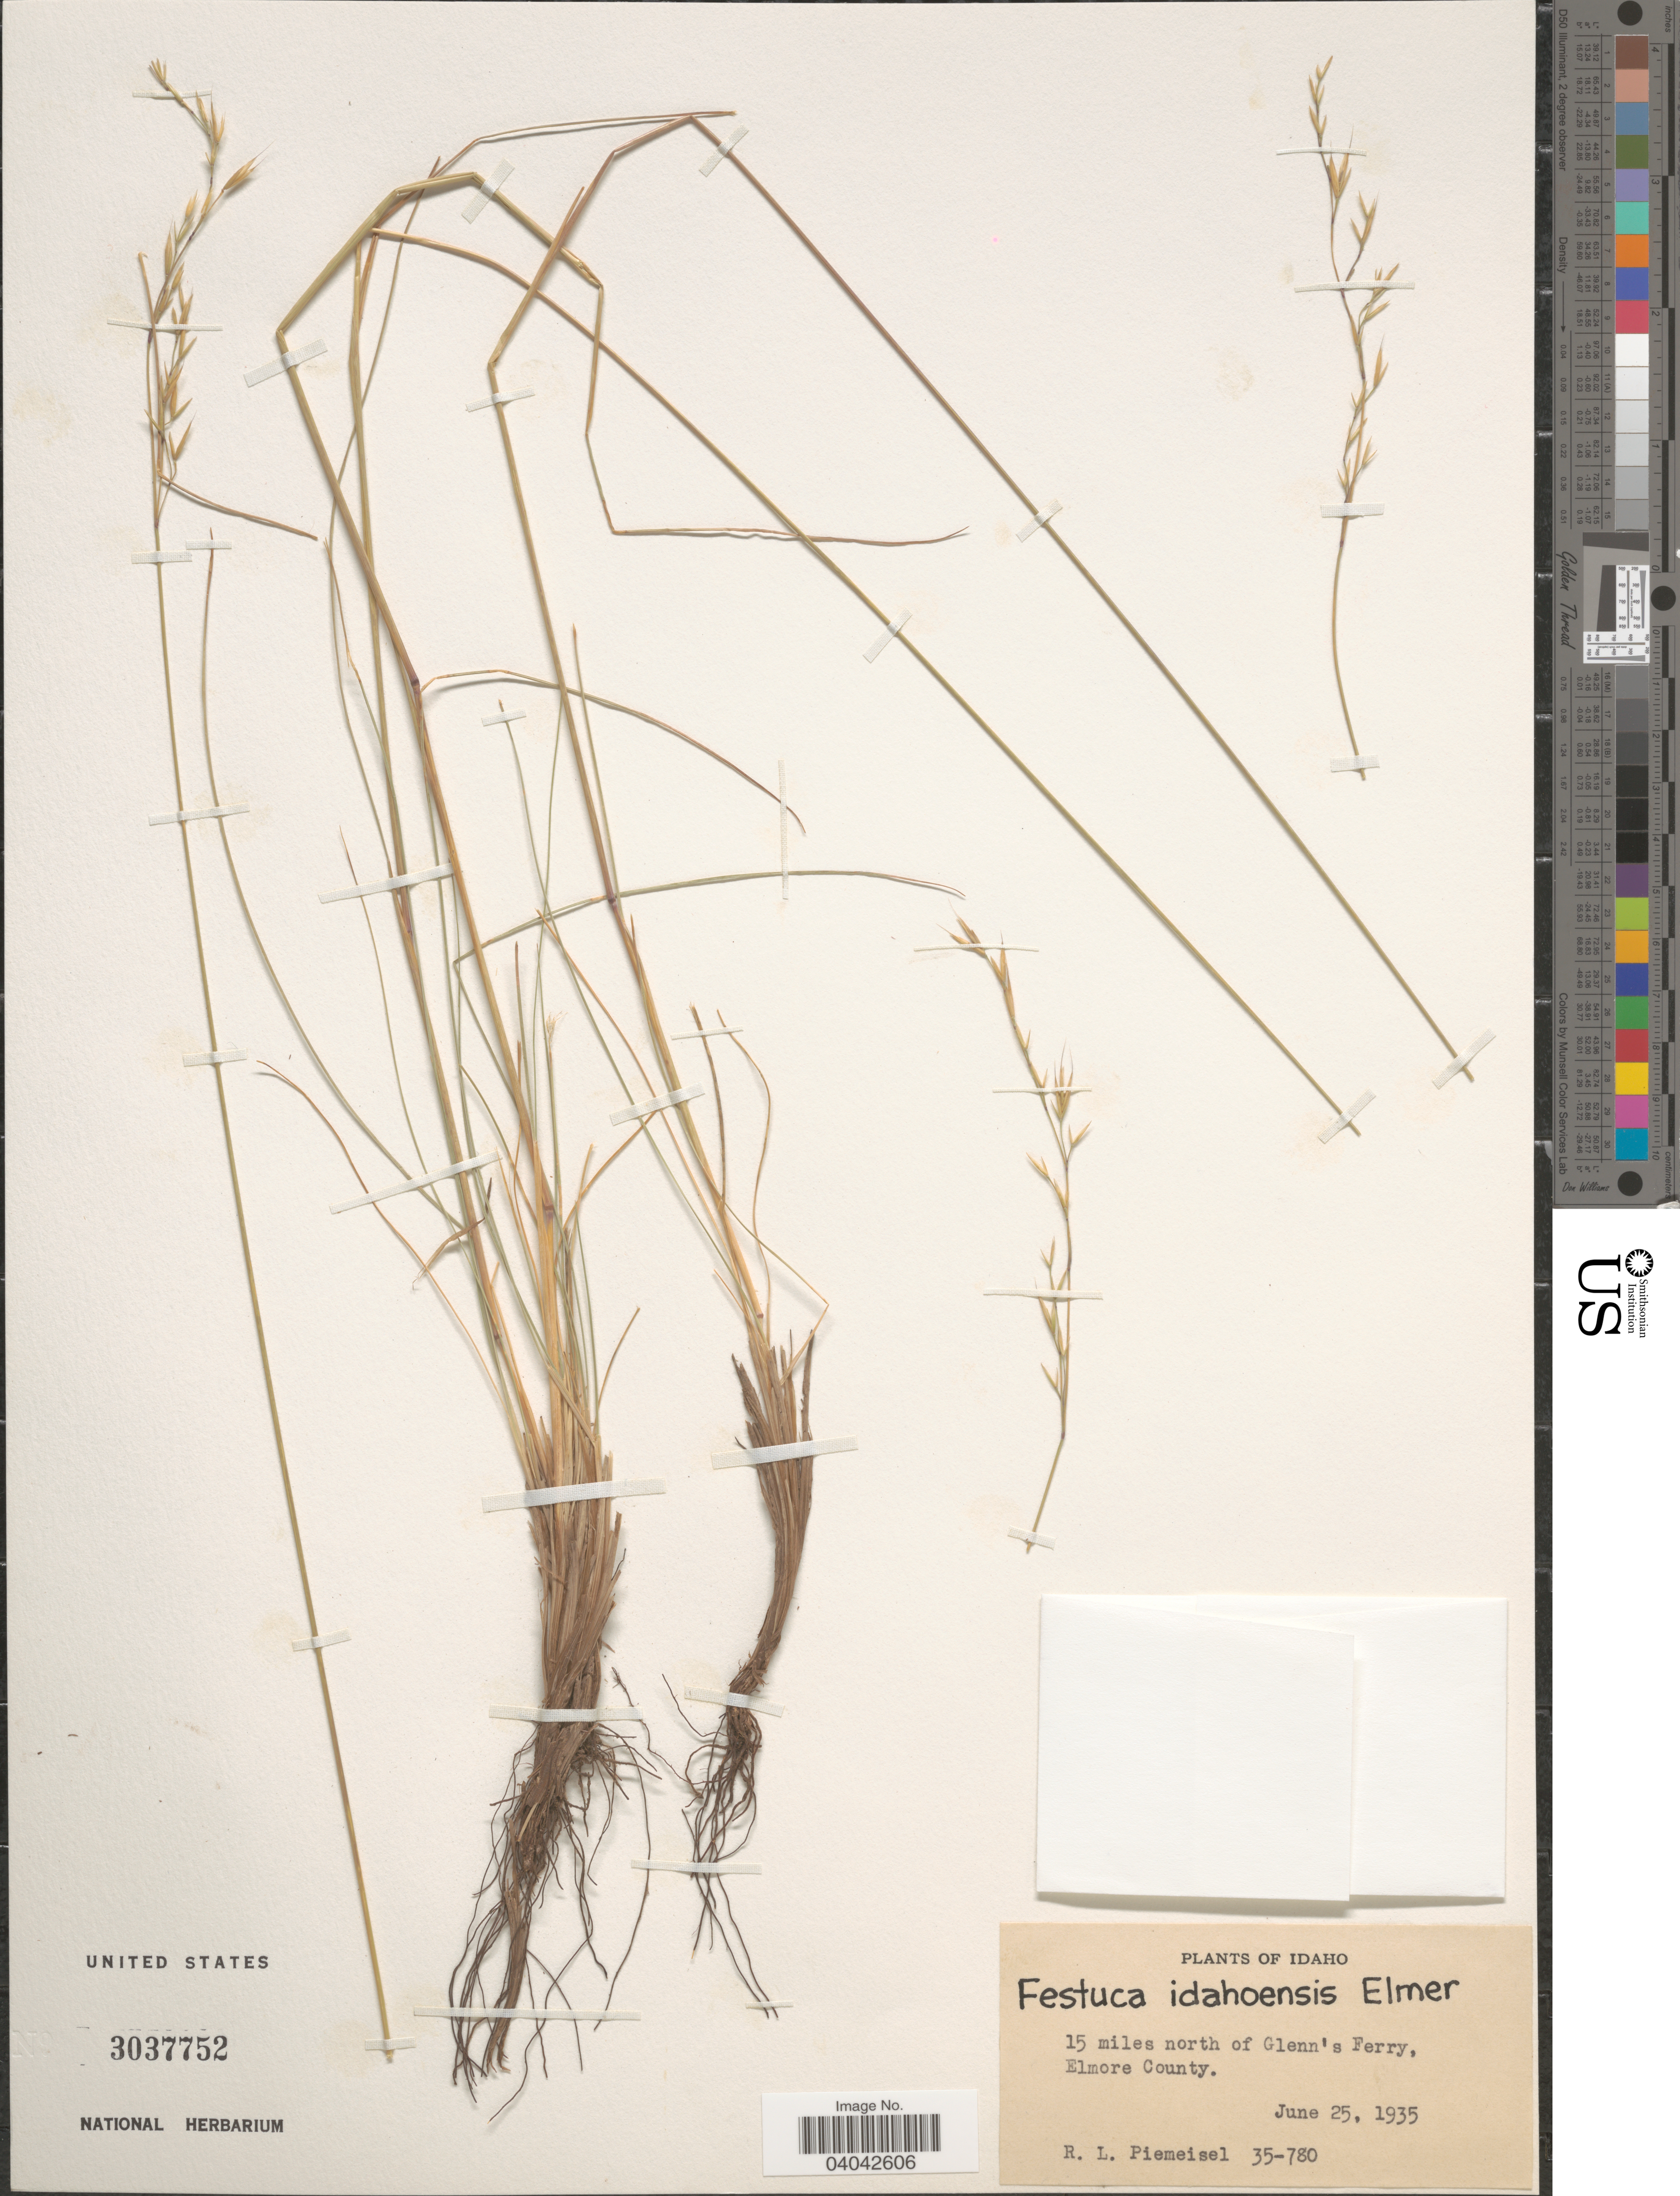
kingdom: Plantae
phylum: Tracheophyta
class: Liliopsida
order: Poales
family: Poaceae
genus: Festuca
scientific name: Festuca idahoensis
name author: Elmer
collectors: R. L. Piemeisel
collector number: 35-780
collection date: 1935-06-25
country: United States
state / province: Idaho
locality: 15 miles north of Glenn's Ferry, Elmore County.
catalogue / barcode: US 3037752